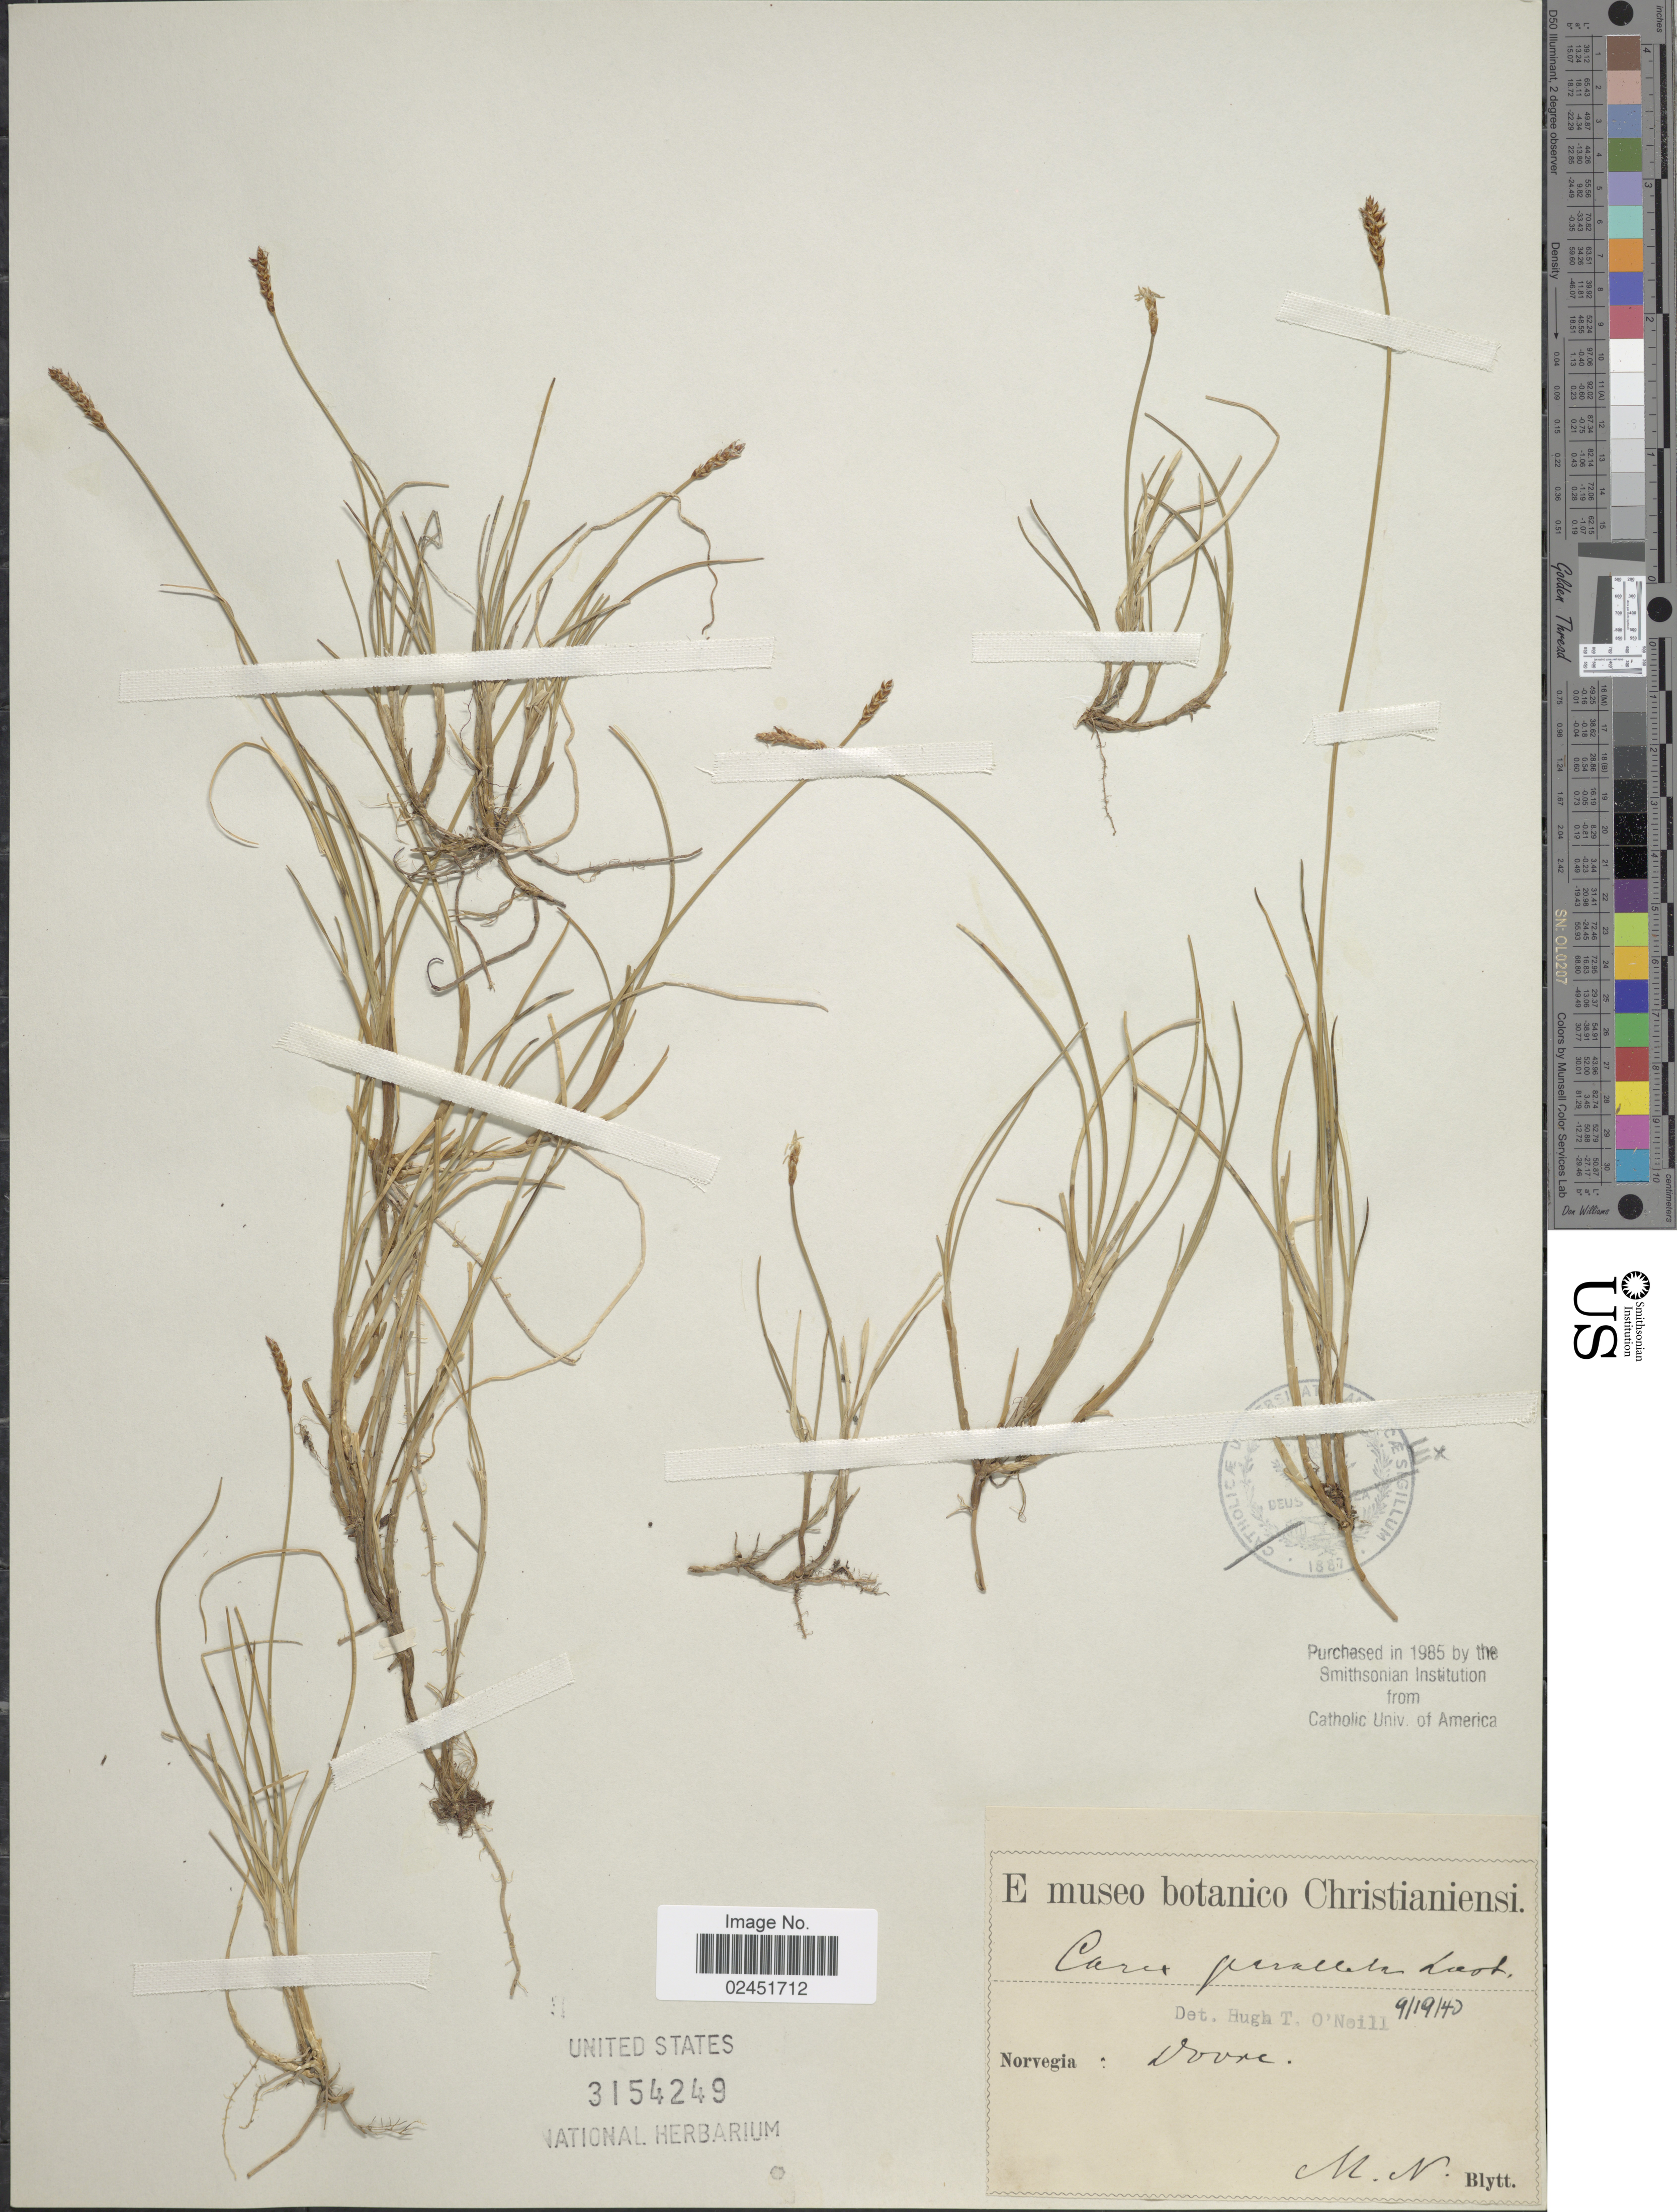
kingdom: Plantae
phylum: Tracheophyta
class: Liliopsida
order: Poales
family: Cyperaceae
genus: Carex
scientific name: Carex parallela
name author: (Laest.) Sommerf.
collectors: M. N. Blytt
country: Norway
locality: Norvegia: Dovre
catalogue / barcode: US 3154249